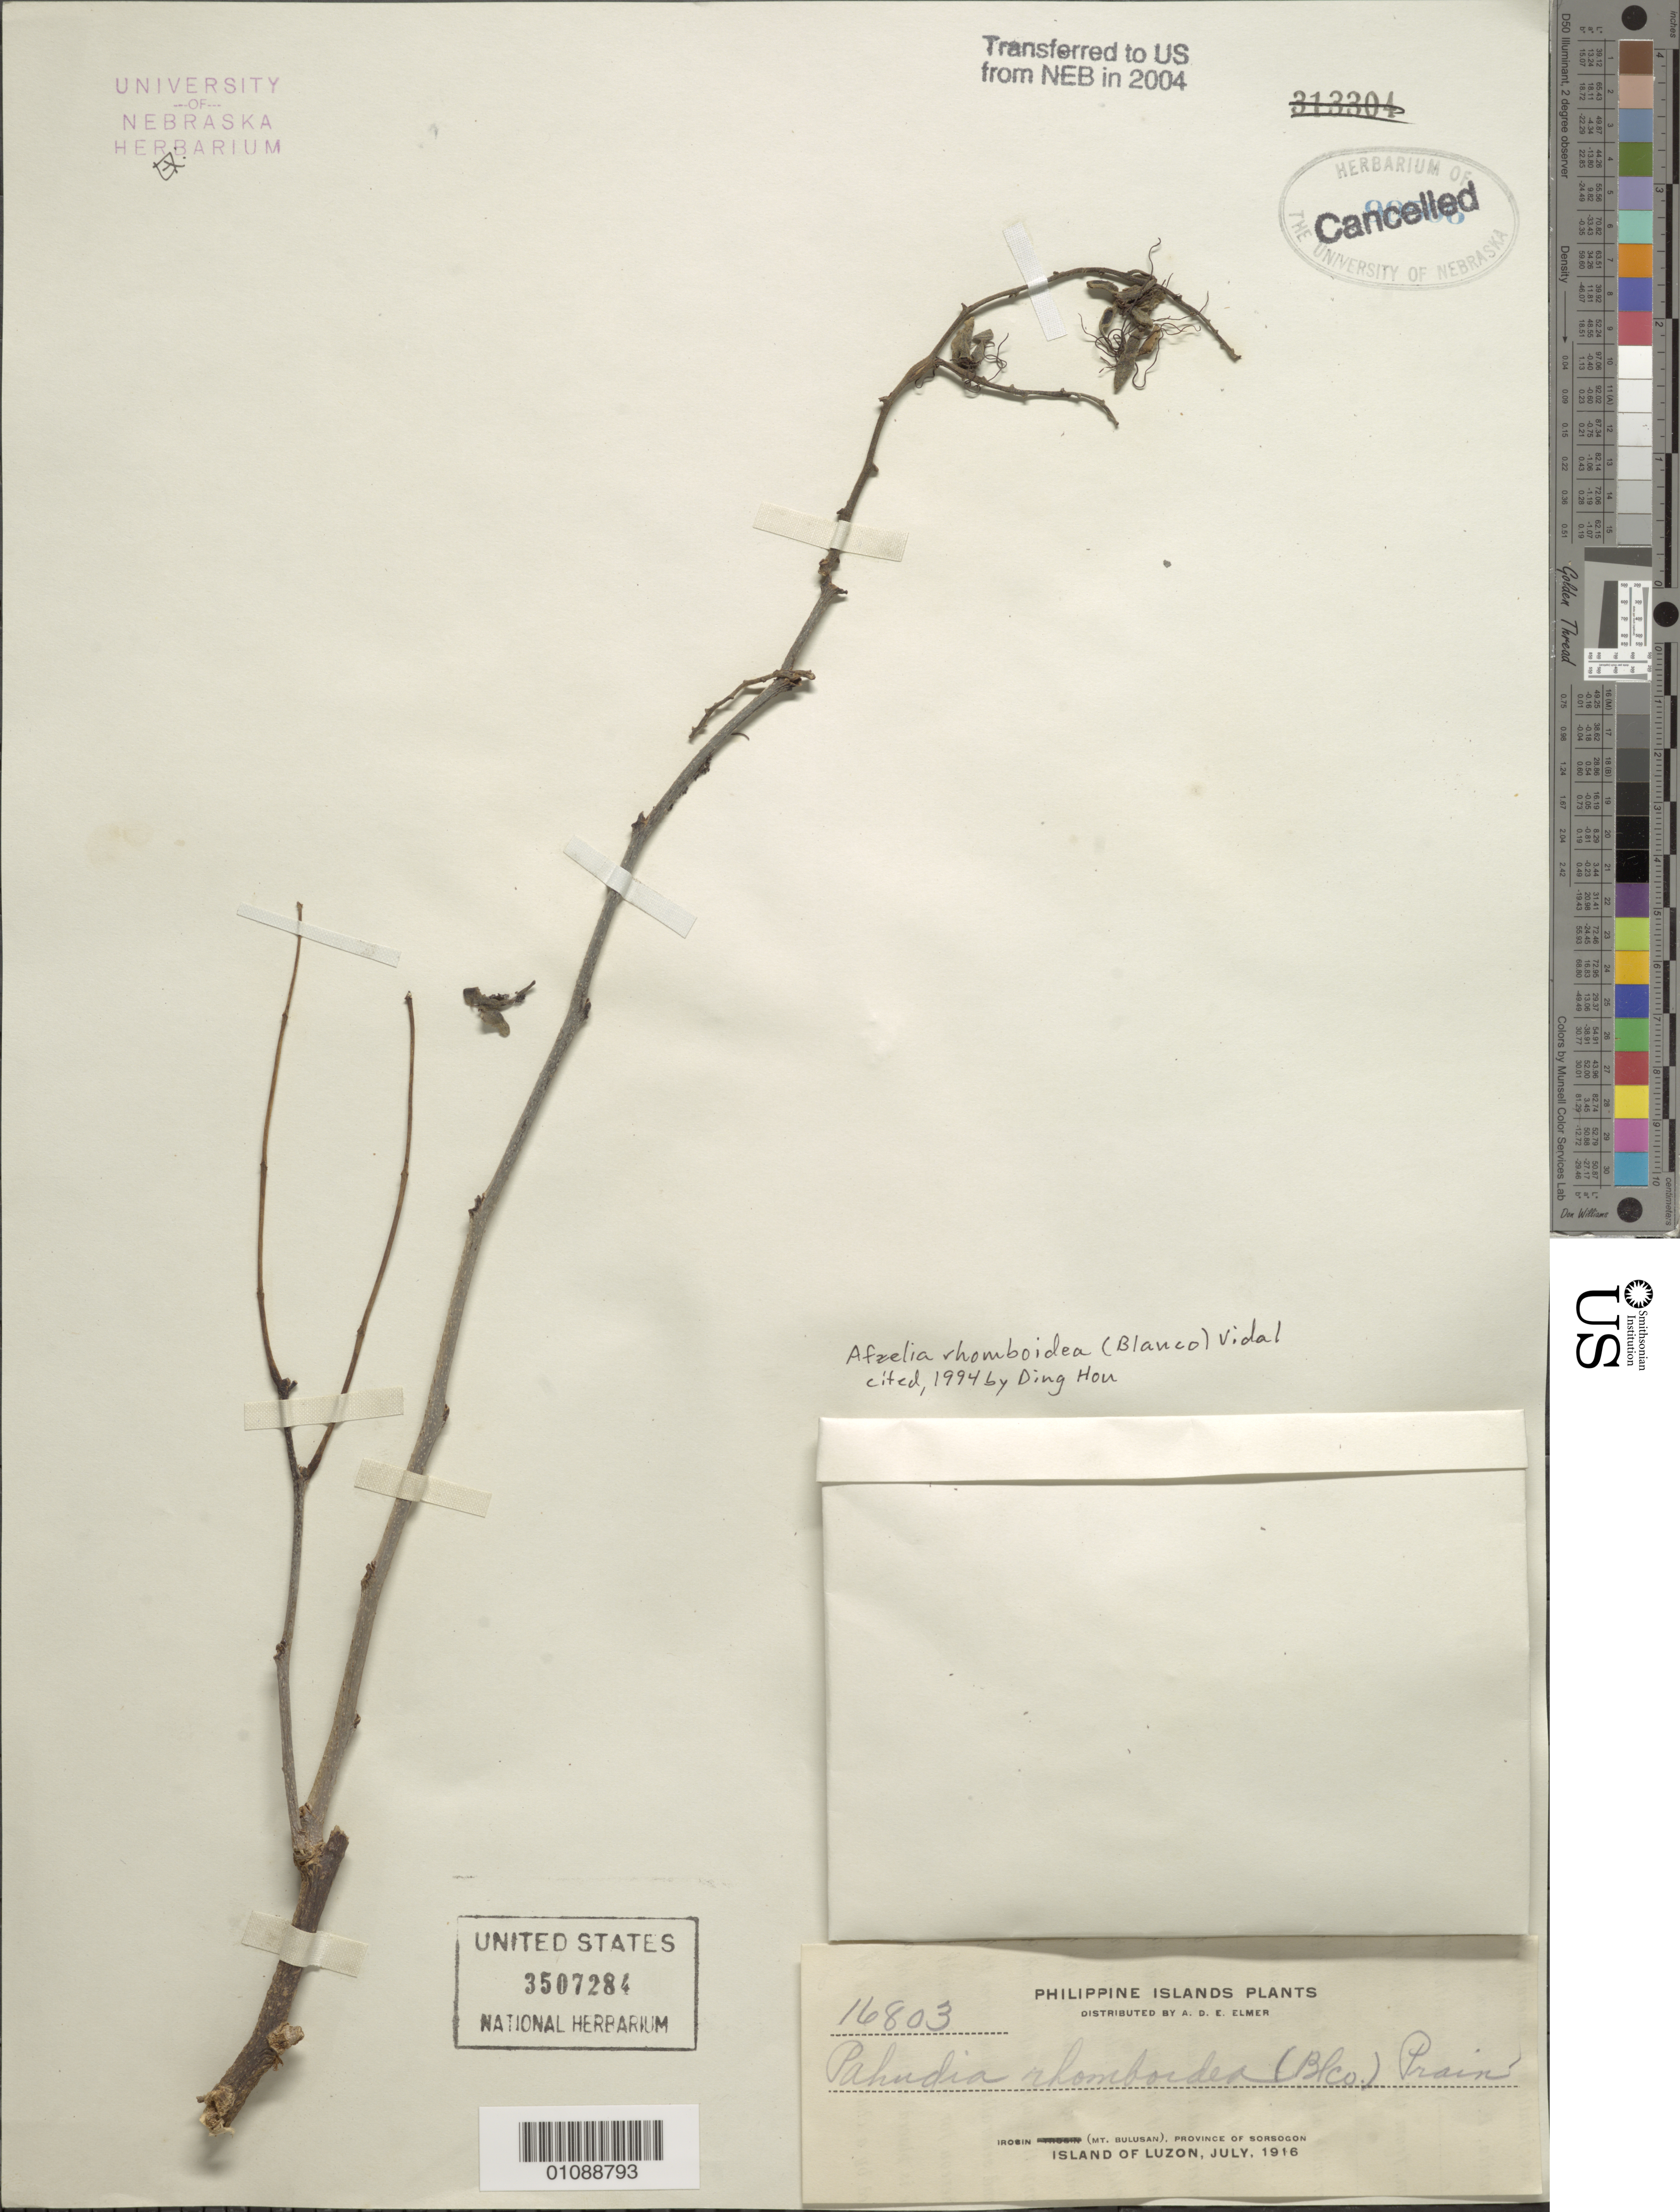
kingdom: Plantae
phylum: Tracheophyta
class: Magnoliopsida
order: Fabales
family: Fabaceae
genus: Afzelia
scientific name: Afzelia rhomboidea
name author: (Blanco) S. Vidal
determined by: Smith, Stephen F., (US), NMNH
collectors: A. D. E. Elmer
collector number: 16803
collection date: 1916-07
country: Philippines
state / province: Bicol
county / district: Sorsogon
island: Luzon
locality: Mt. Bulusan, Irosin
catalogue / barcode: US 3507284